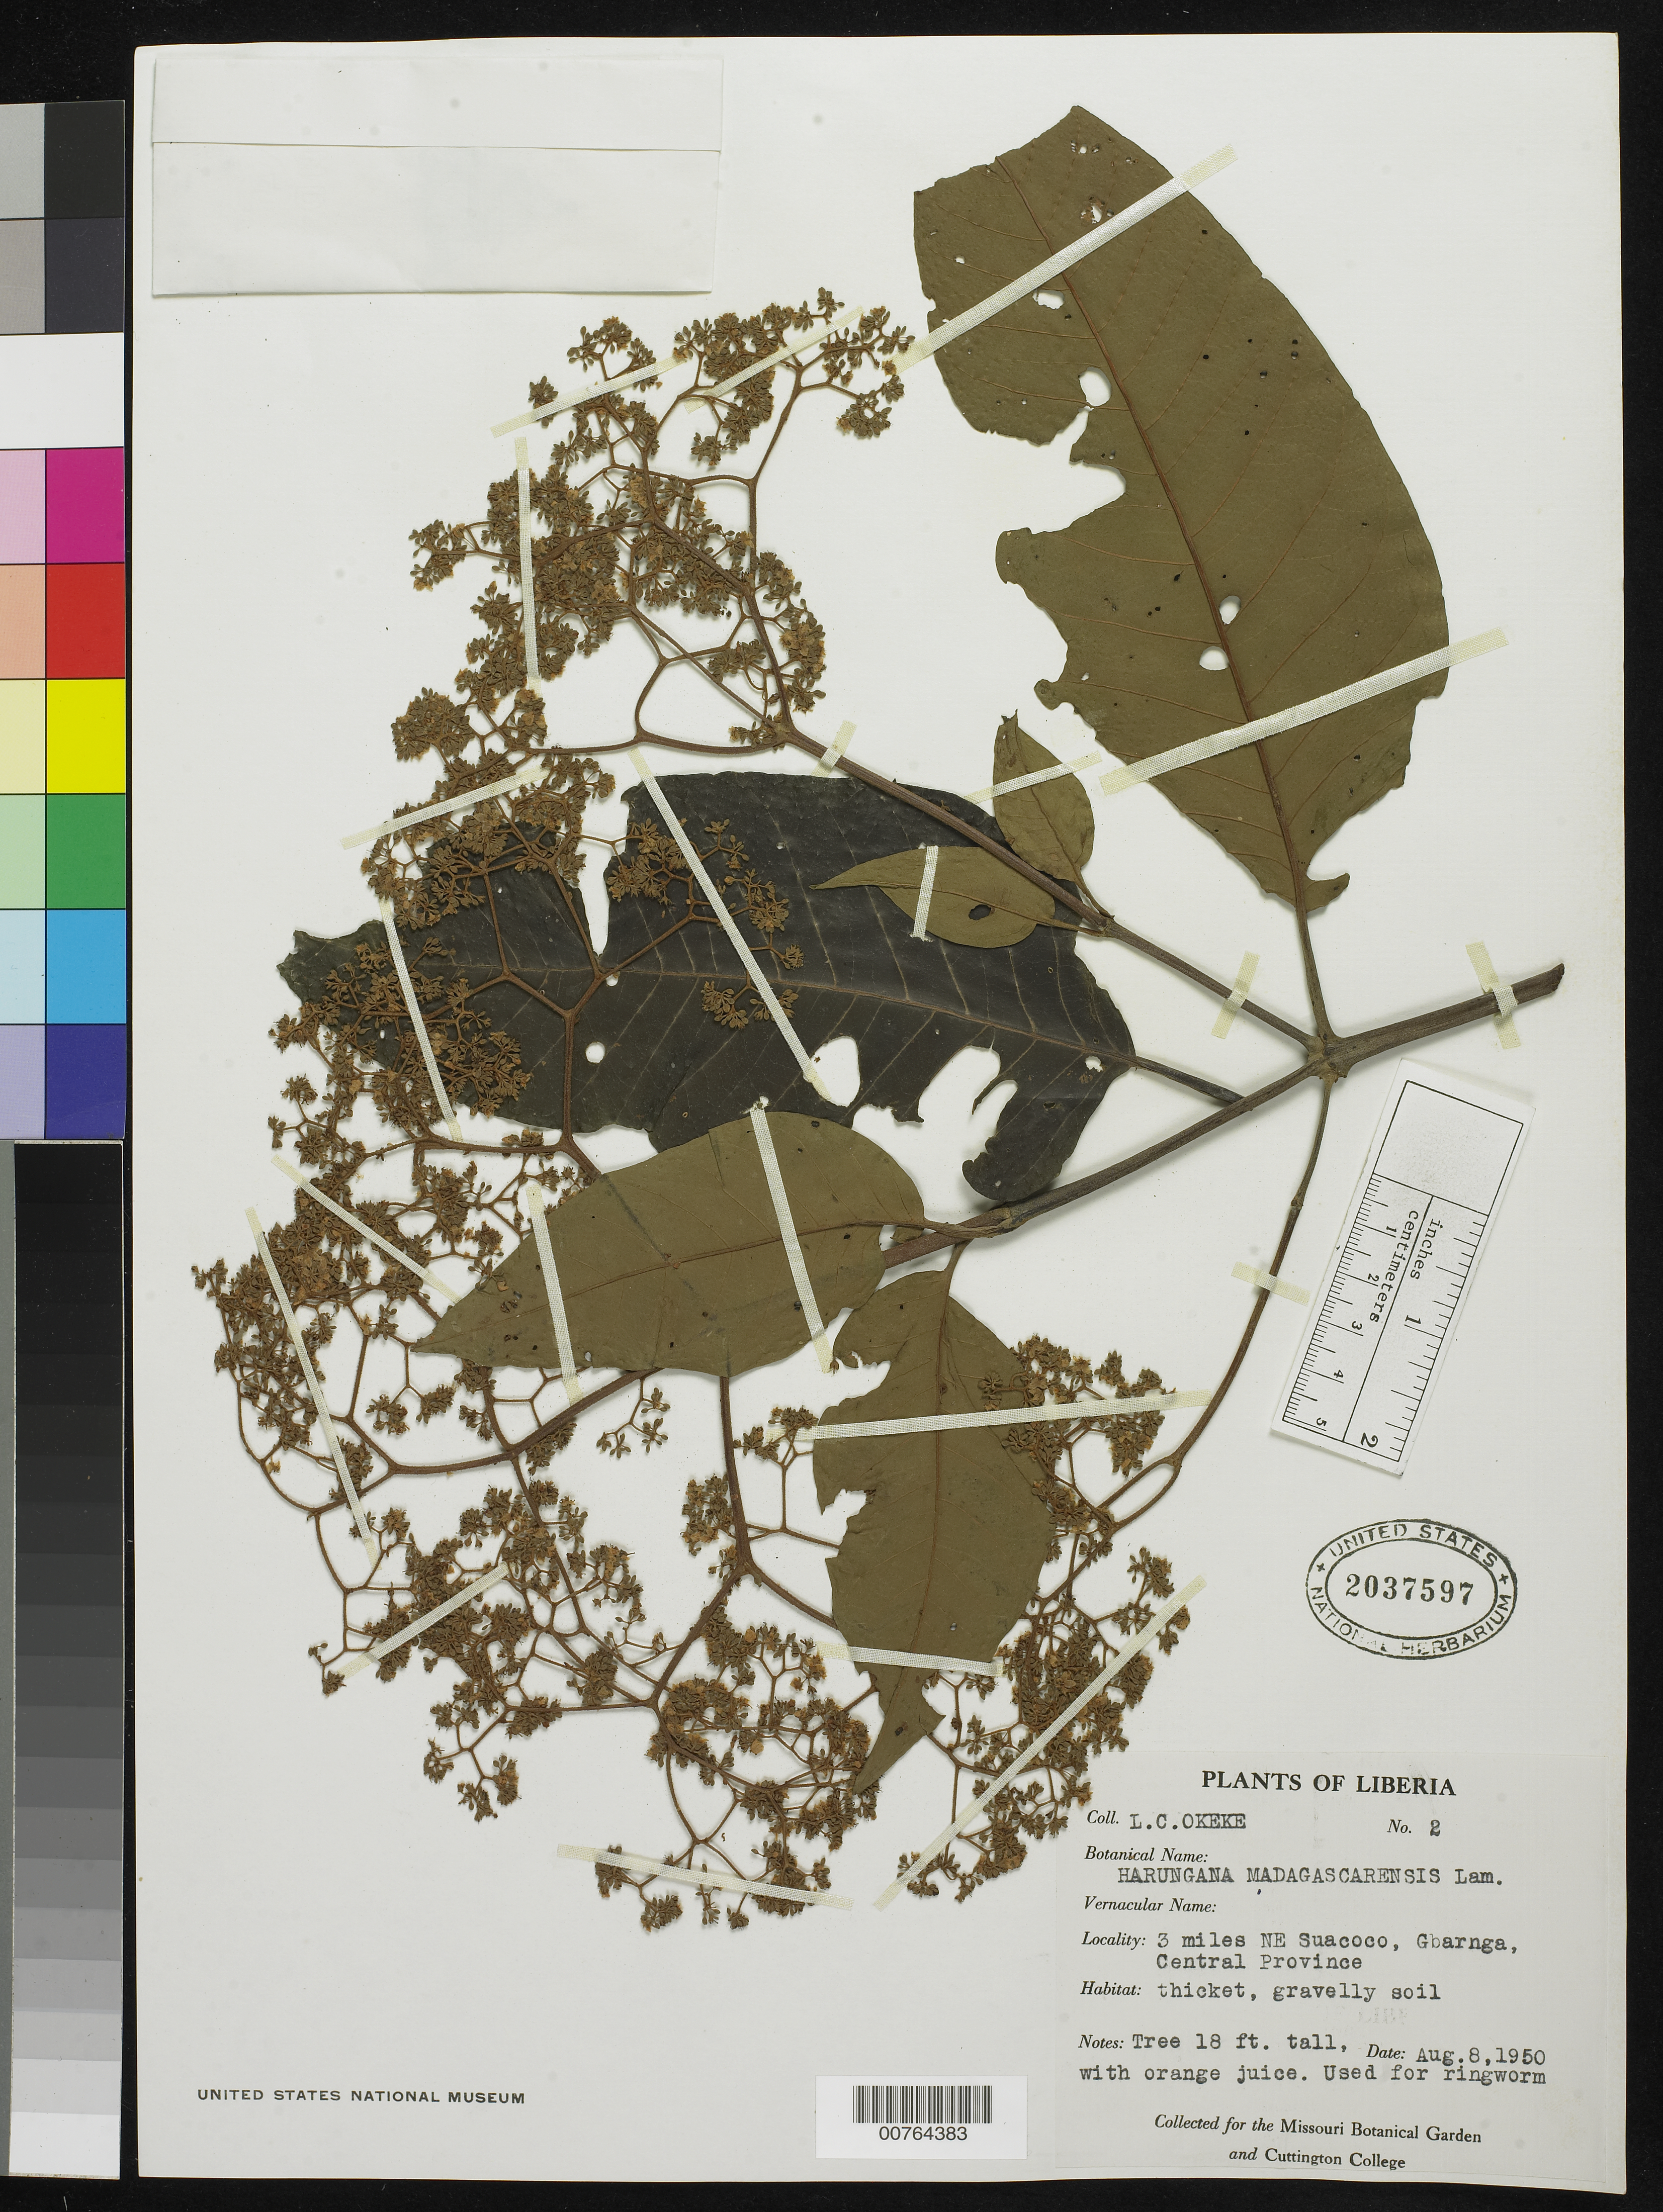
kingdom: Plantae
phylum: Tracheophyta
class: Magnoliopsida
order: Malpighiales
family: Hypericaceae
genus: Haronga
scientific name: Haronga madagascariensis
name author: (Lam. ex Poir.) Choisy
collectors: L. Okeke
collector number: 2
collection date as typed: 08 Aug 1950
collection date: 1950-08-08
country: Liberia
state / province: Bong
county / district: Gbarnga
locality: Central Province; 3 miles NE of Suacoco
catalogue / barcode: US 2037597